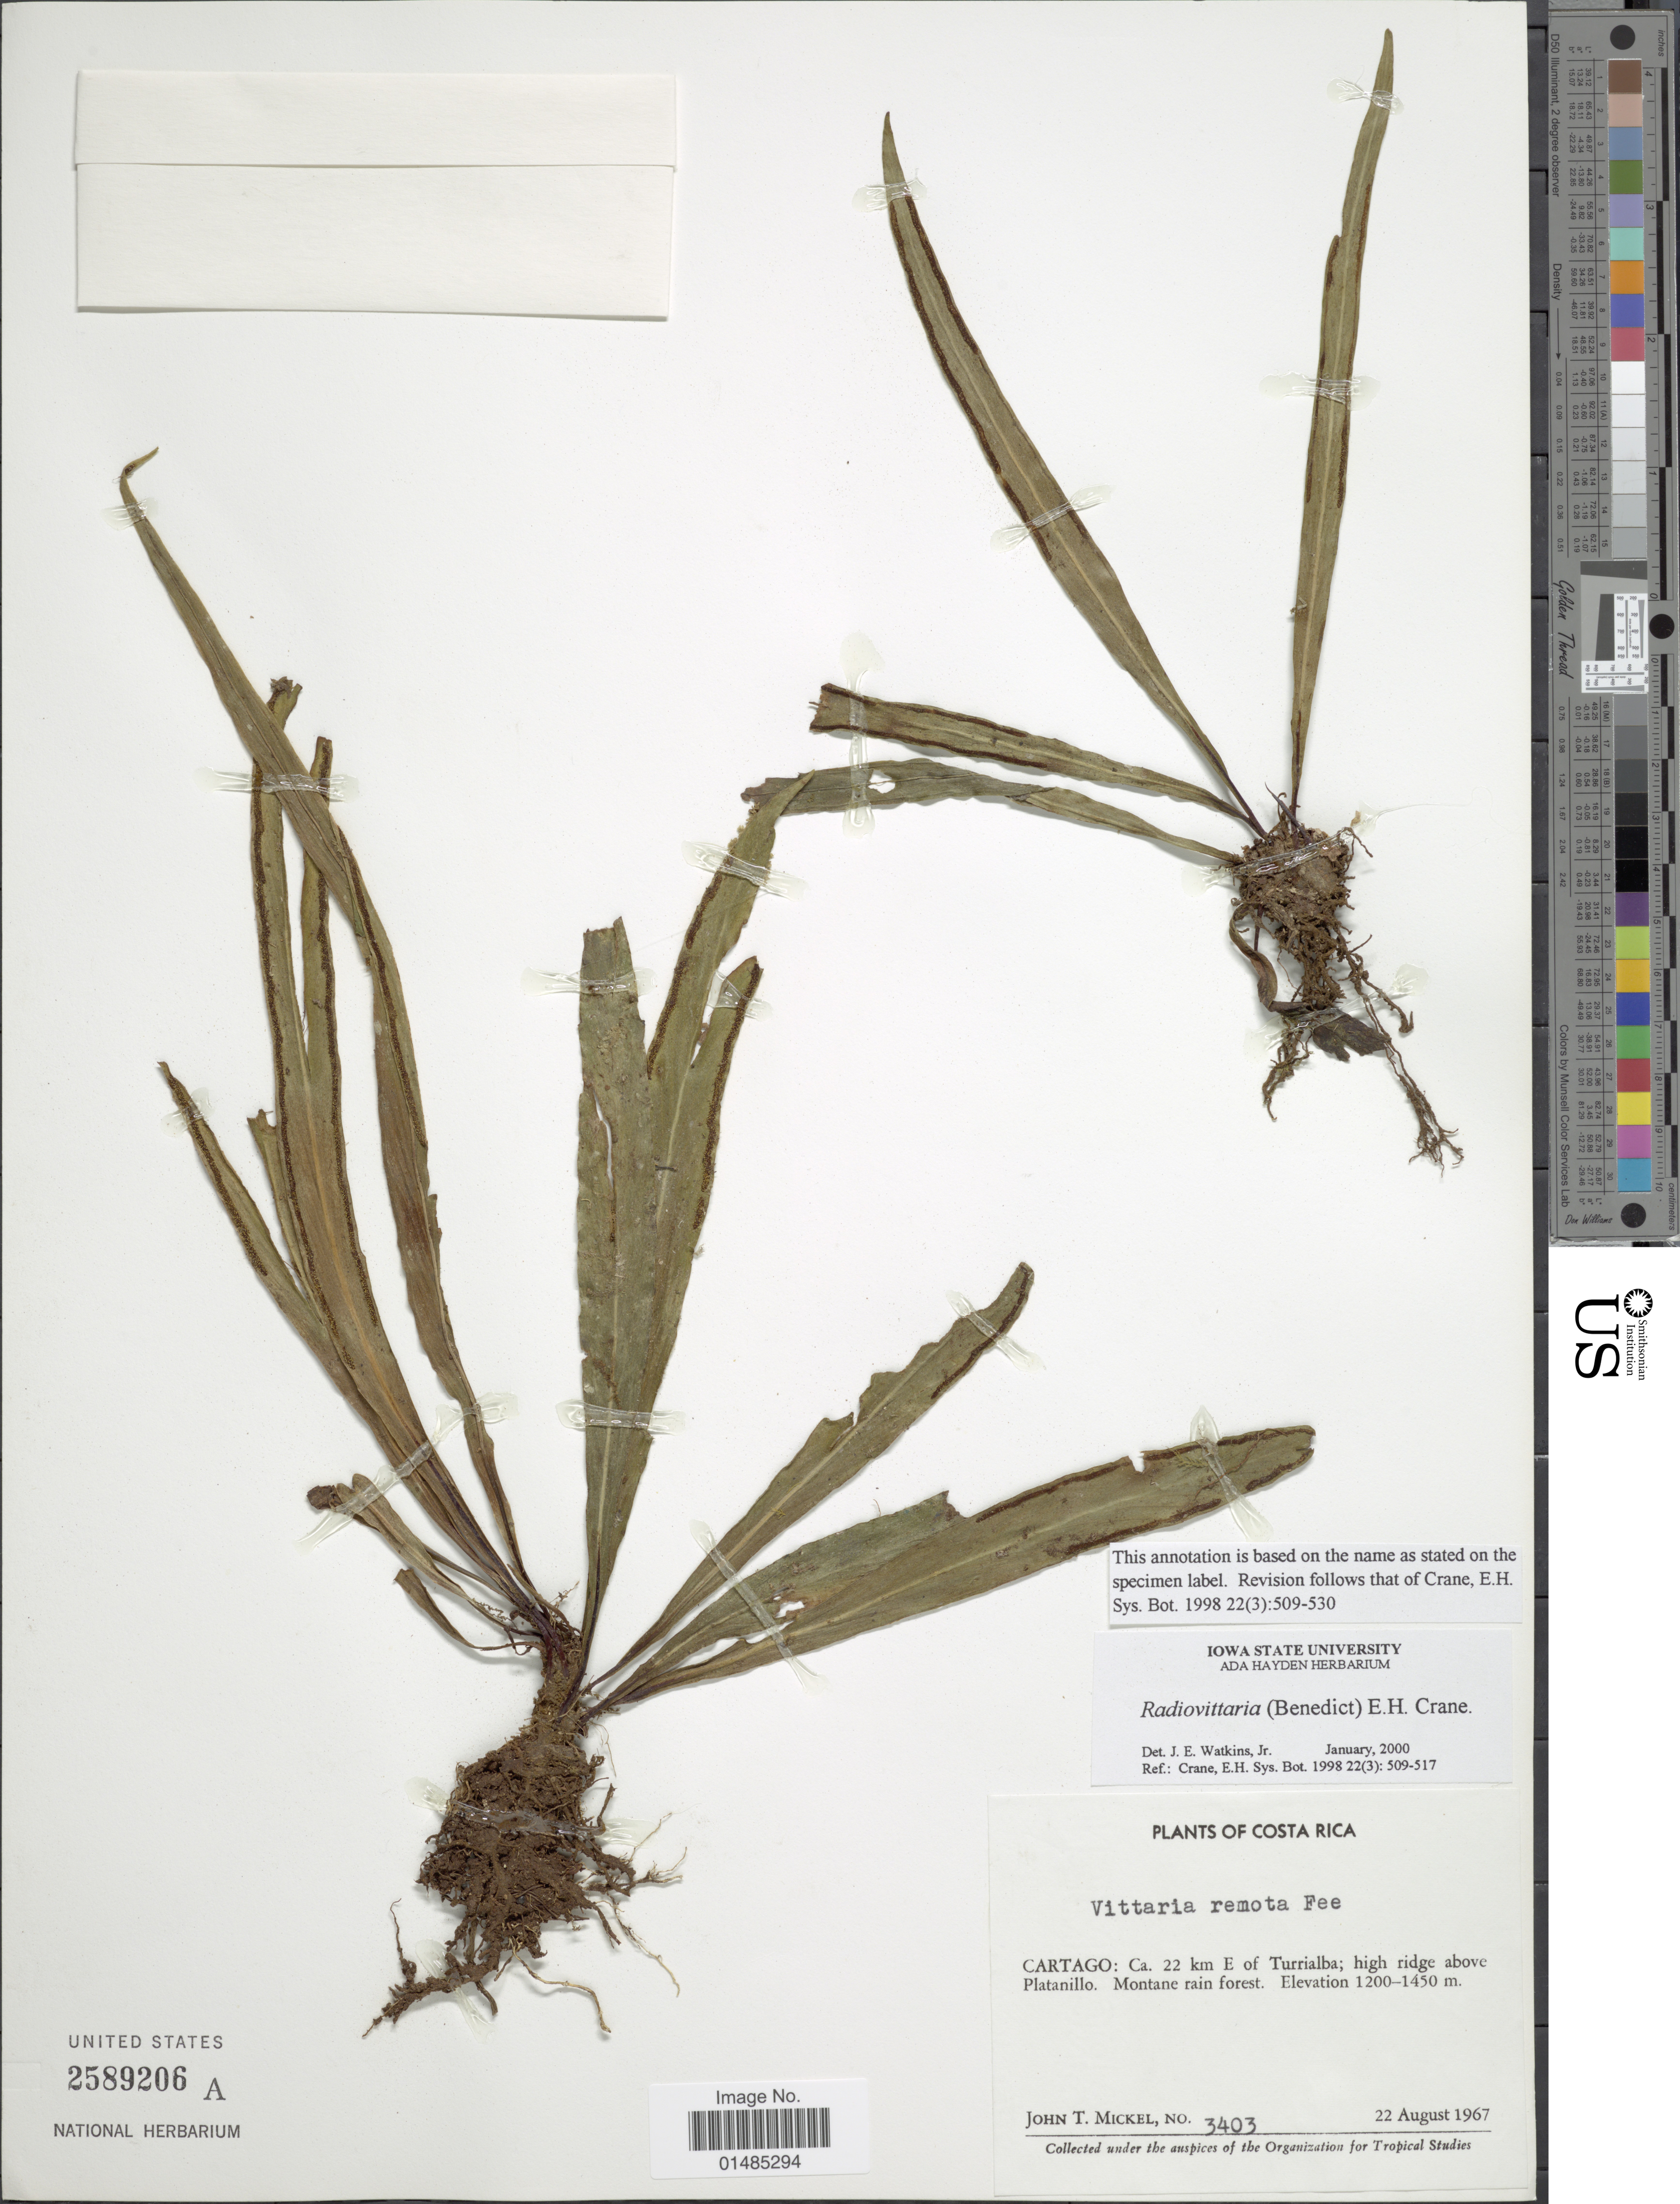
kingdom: Plantae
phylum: Tracheophyta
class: Polypodiopsida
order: Polypodiales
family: Pteridaceae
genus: Radiovittaria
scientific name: Radiovittaria remota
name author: (Fée) E.H. Crane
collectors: J. T. Mickel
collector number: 3403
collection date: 1967-08-22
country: Costa Rica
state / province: Cartago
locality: Ca. 22 km E of Turrialba; high ridge above Platanillo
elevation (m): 1200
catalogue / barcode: US 2589206A